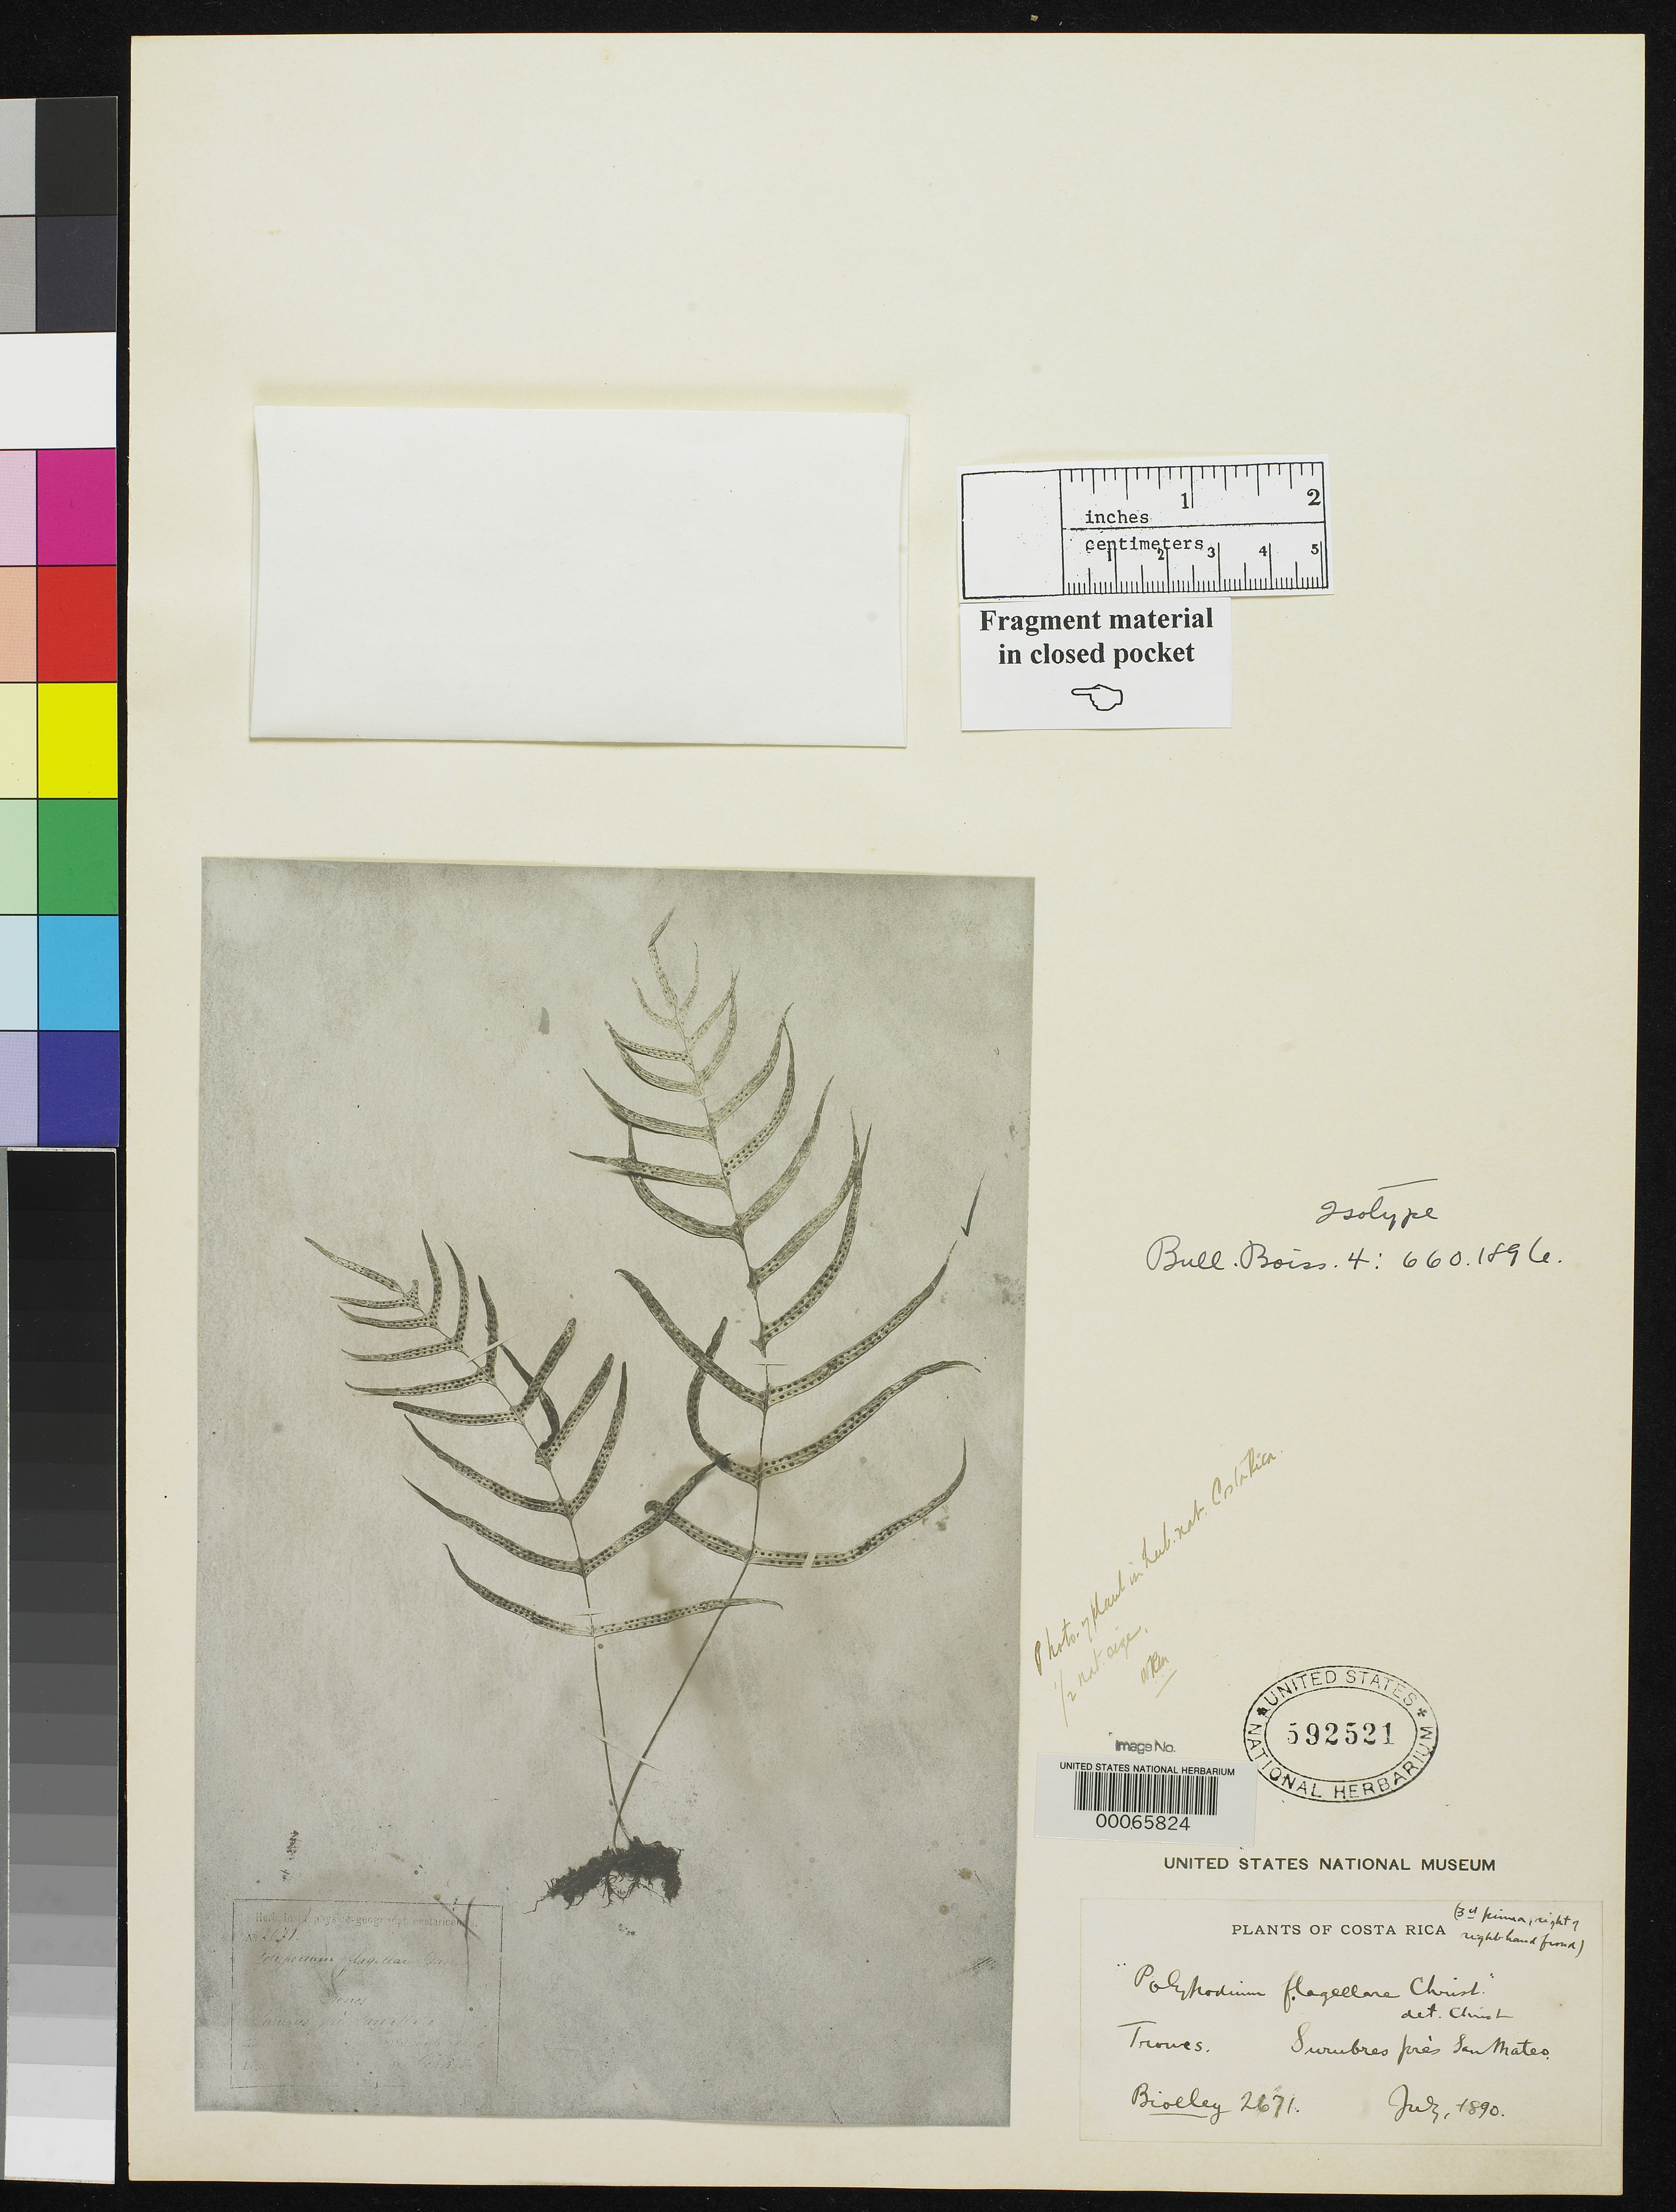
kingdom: Plantae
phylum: Tracheophyta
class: Polypodiopsida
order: Polypodiales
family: Polypodiaceae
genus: Polypodium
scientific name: Polypodium flagellare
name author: Christ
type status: Type Collection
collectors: P. Biolley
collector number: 2671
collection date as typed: Jul 1890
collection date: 1890-07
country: Costa Rica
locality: Surubres pres San Mateo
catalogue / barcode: US 592521